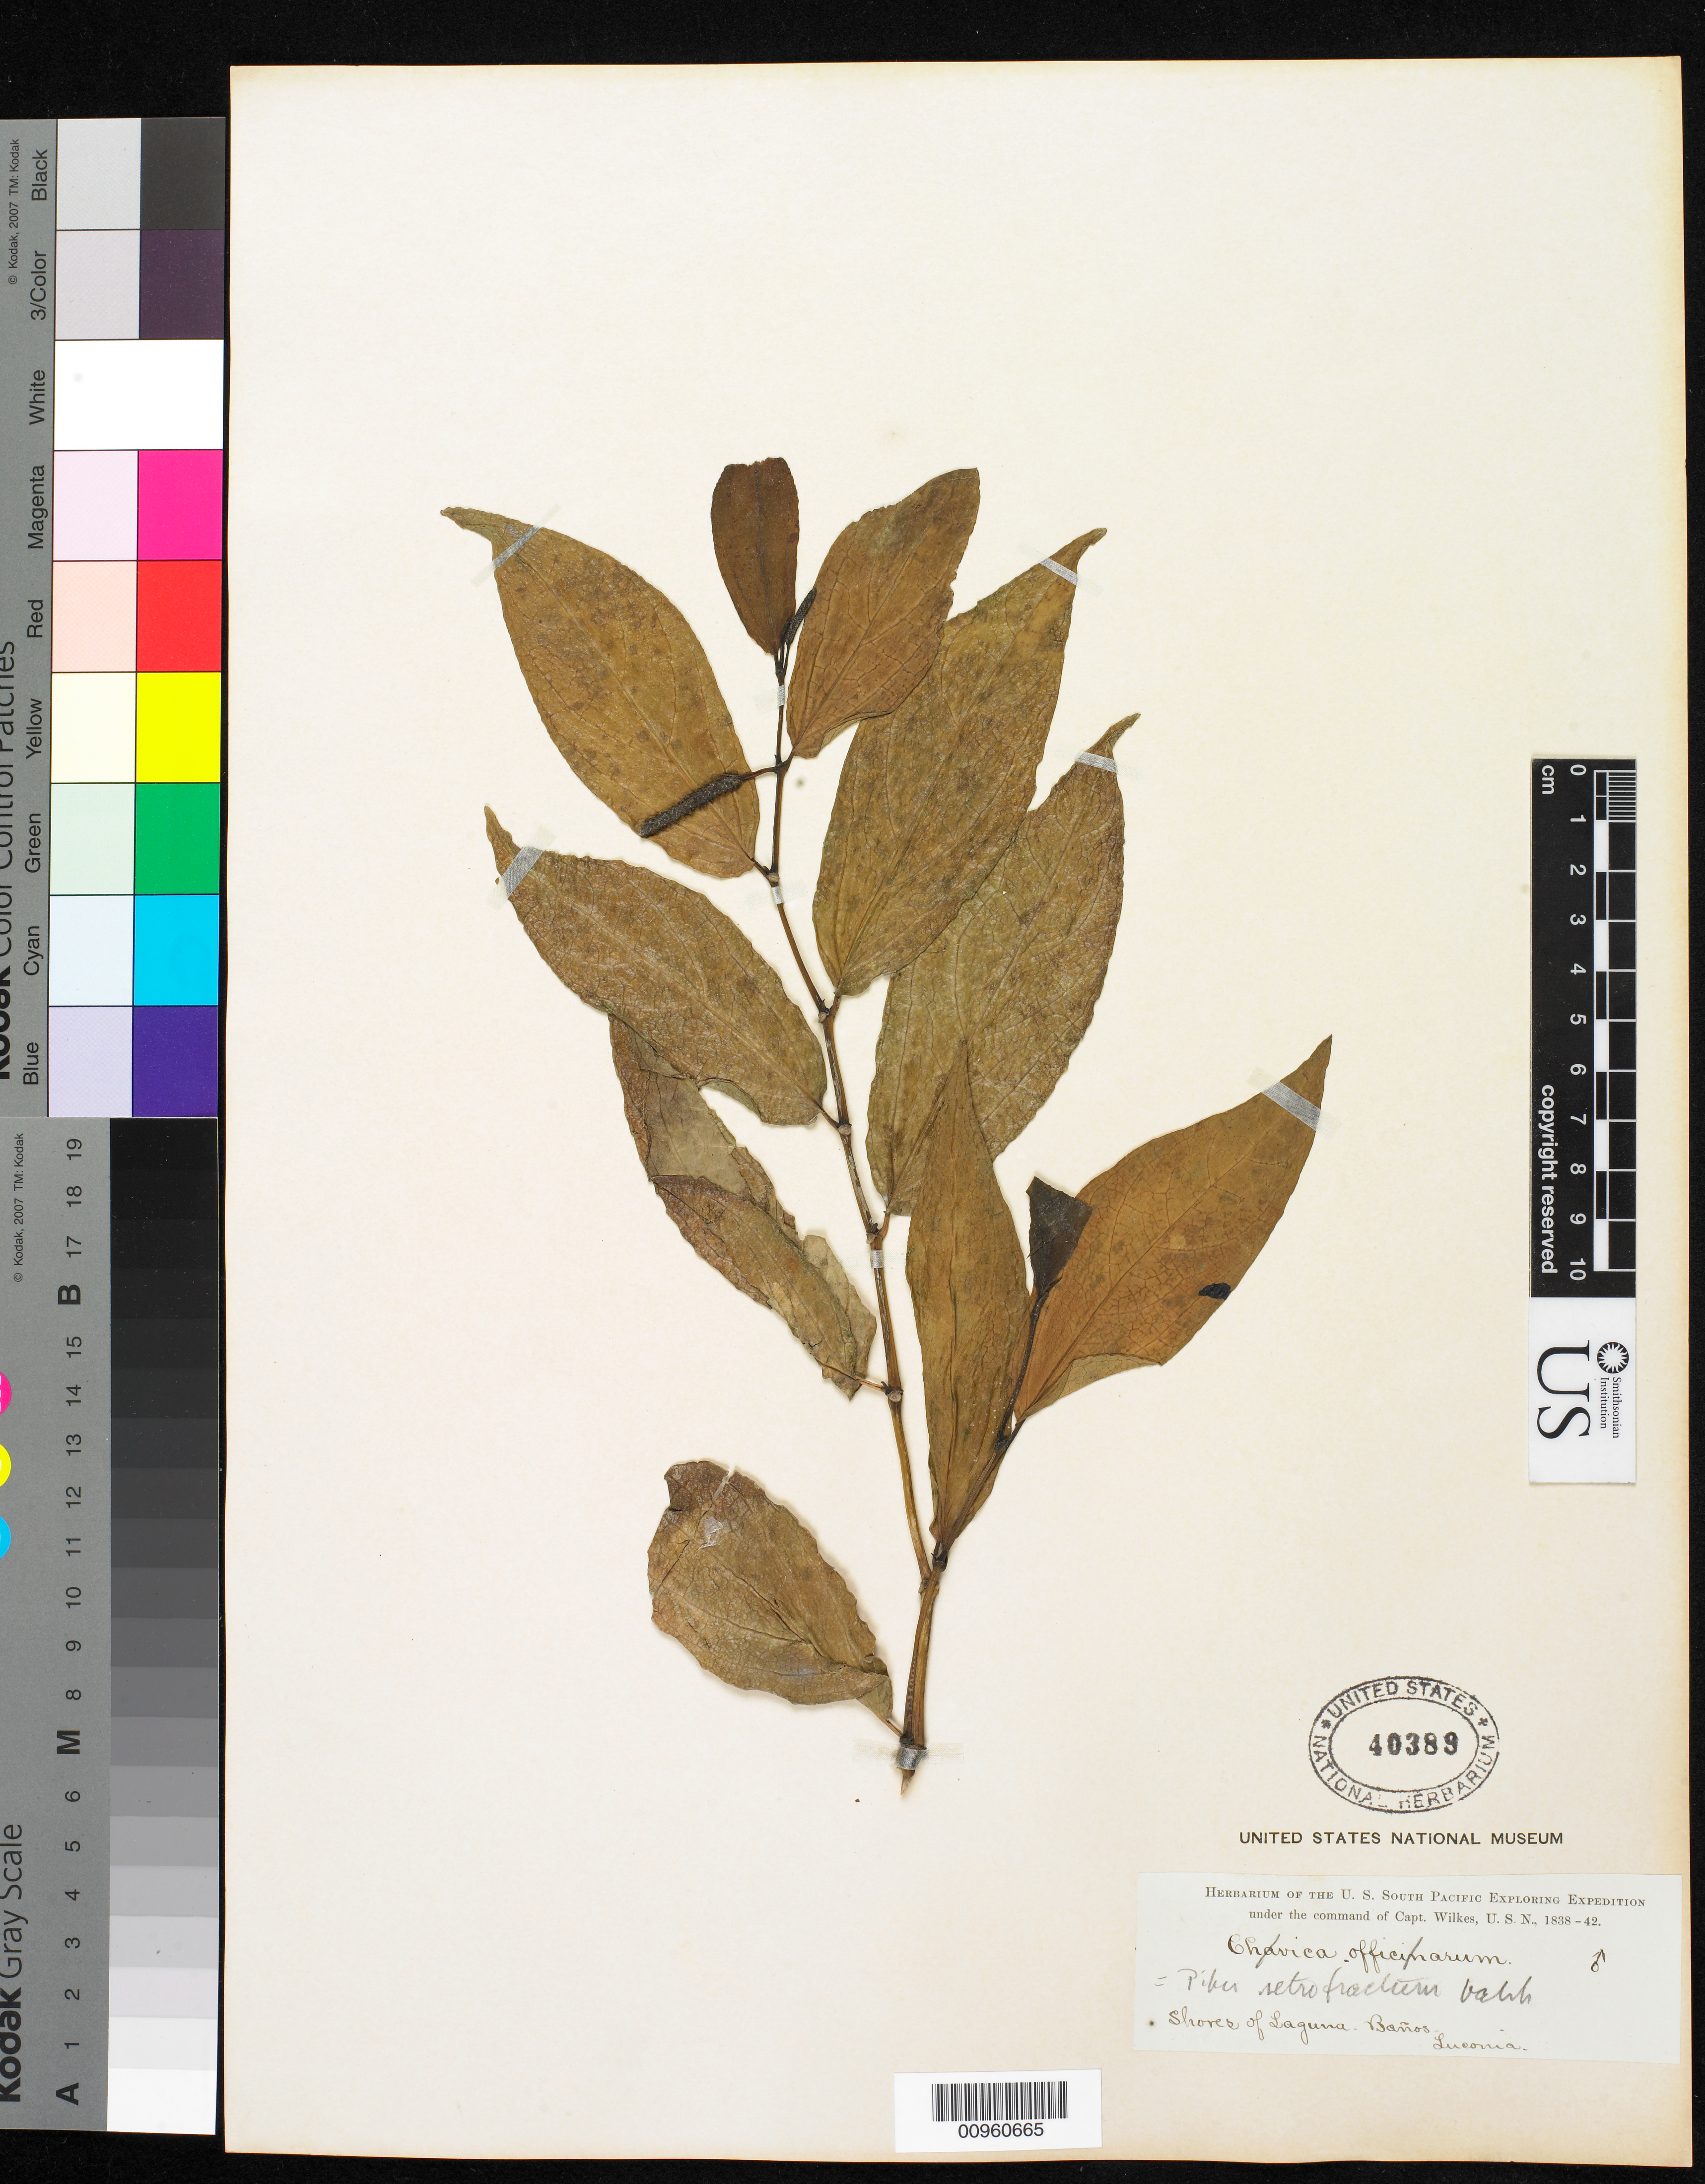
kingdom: Plantae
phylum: Tracheophyta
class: Magnoliopsida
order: Piperales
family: Piperaceae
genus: Piper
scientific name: Piper retrofractum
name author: Vahl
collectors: Wilkes Explor. Exped.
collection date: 1838/1842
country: Philippines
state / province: Calabarzon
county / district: Laguna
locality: Shores of Laguna, Banos Luconia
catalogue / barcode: US 40389